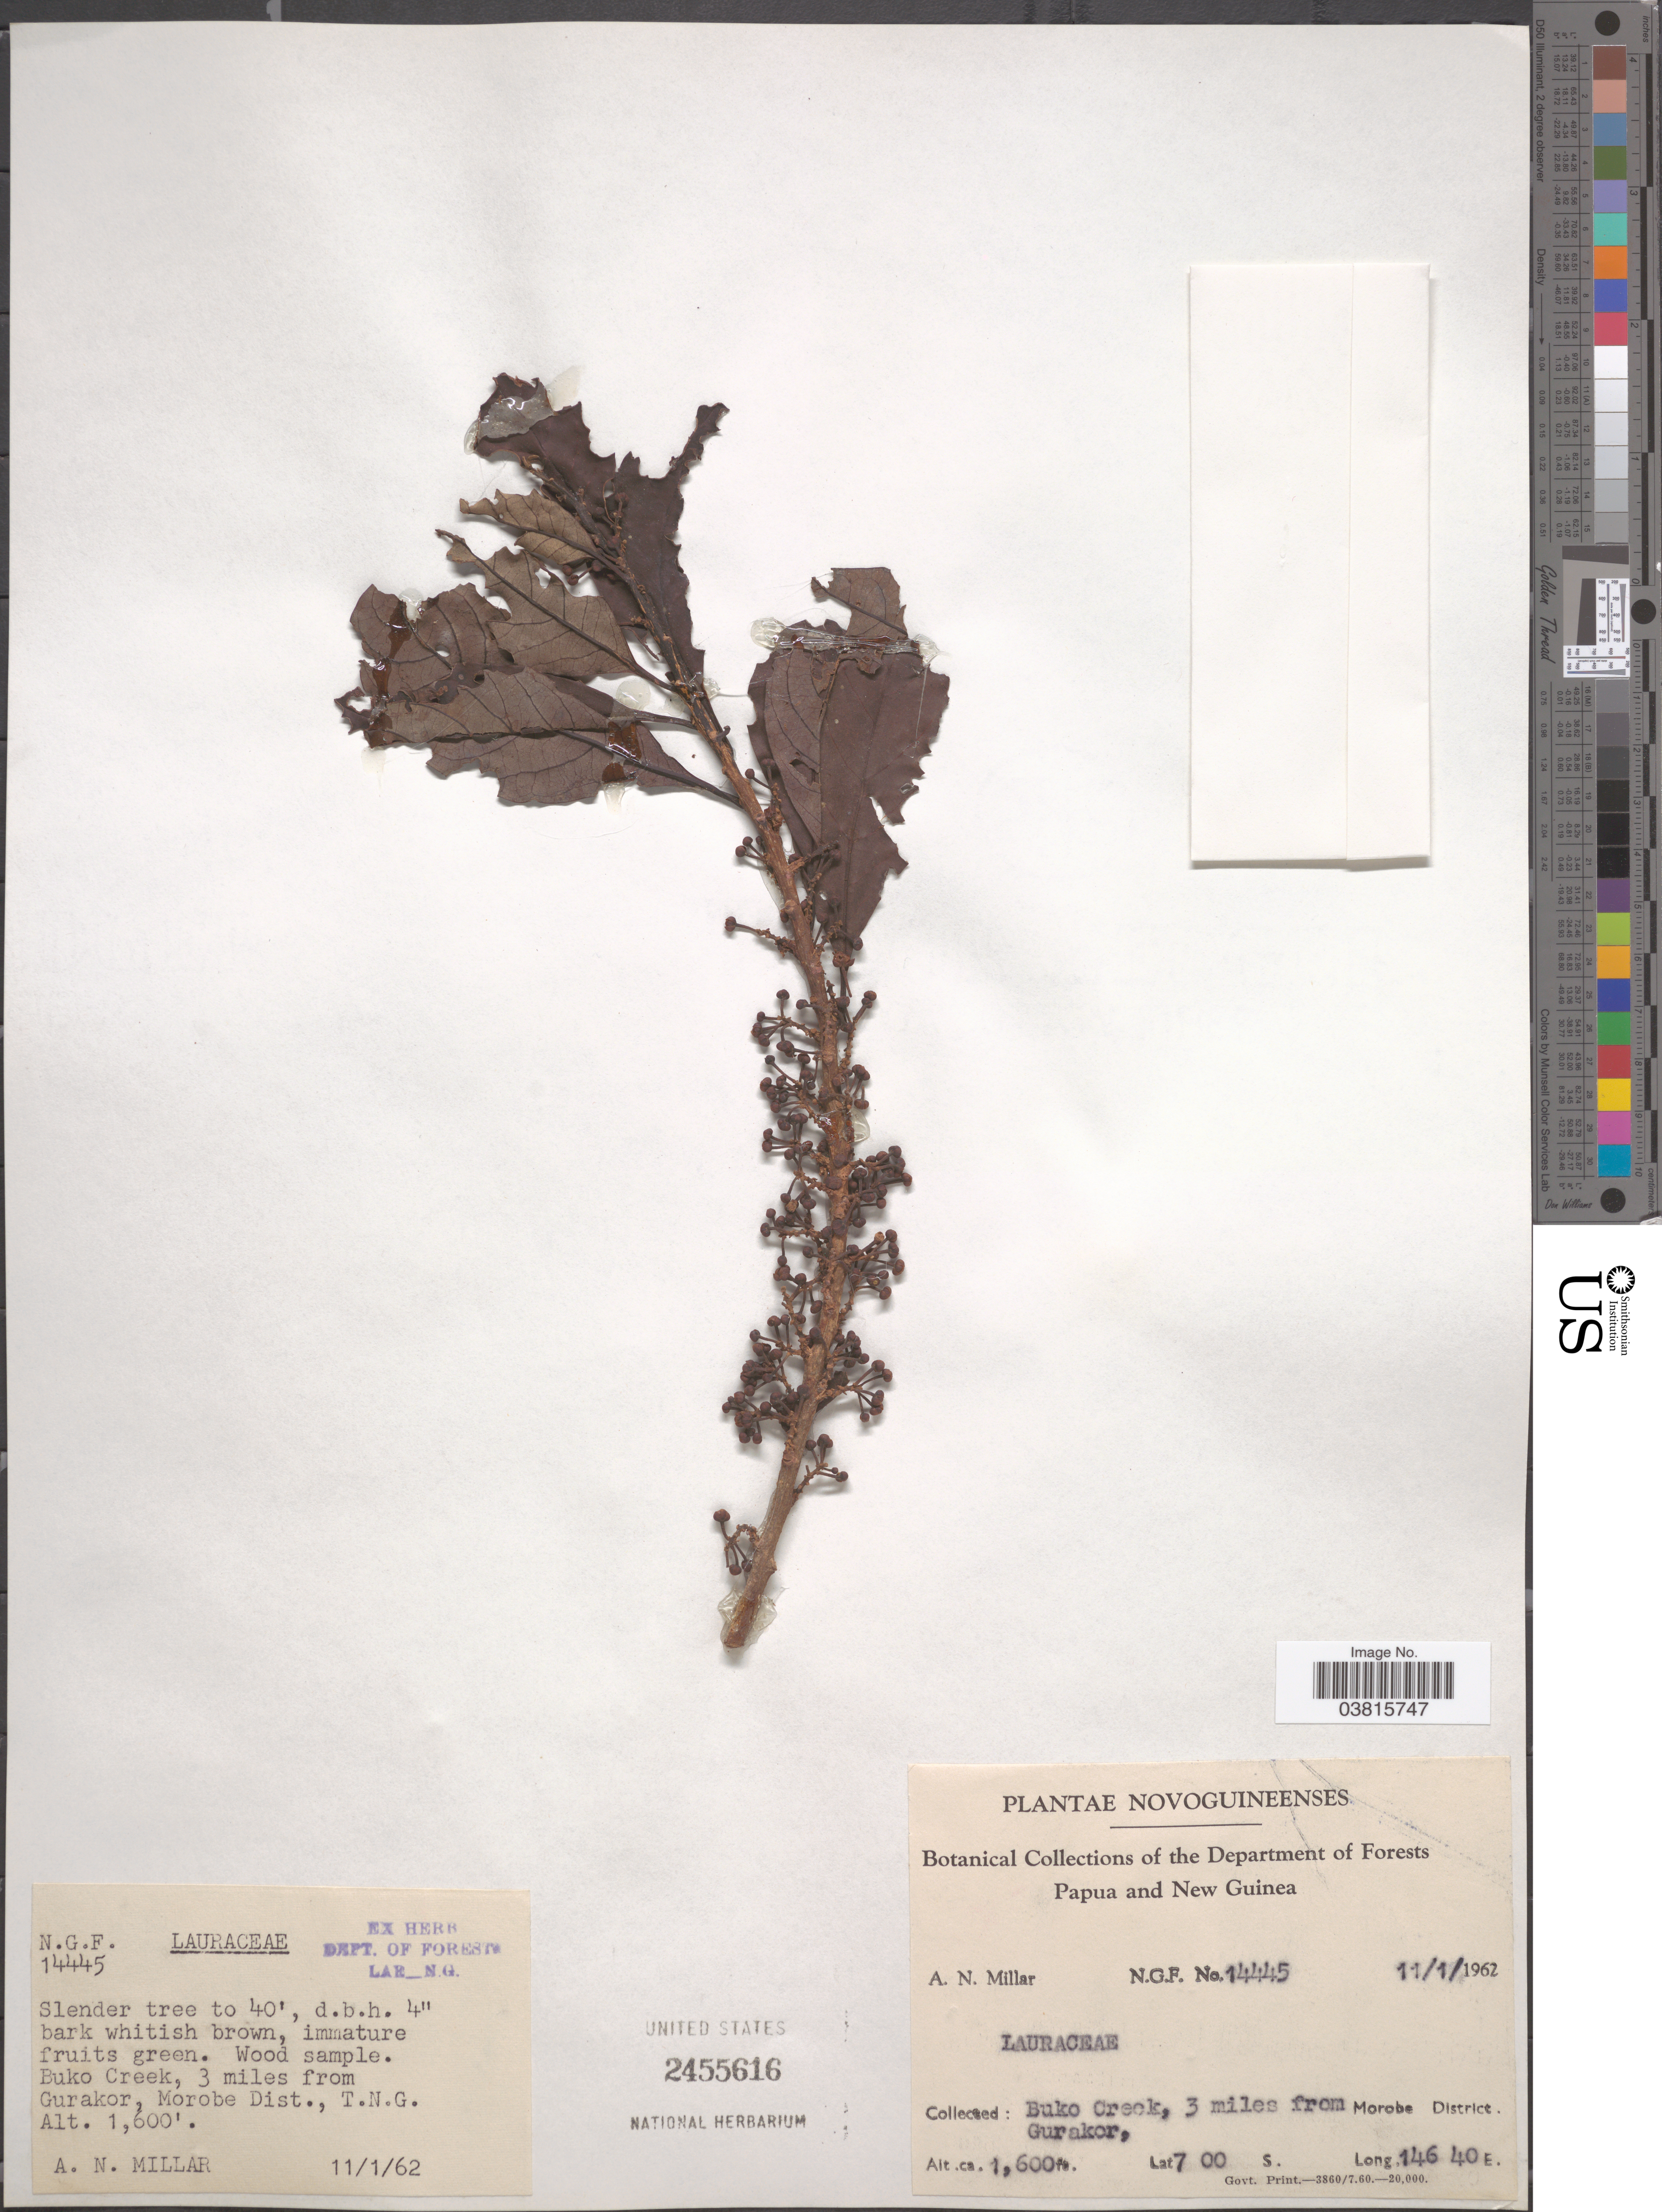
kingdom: Plantae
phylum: Tracheophyta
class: Magnoliopsida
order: Laurales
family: Lauraceae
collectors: A. Millar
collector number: NGF14445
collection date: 1962-01-11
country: Papua New Guinea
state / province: Morobe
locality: Buko Creek, 3 miles from Morobe District, Gurakor. Buko Creek, 3 miles from Gurakor, Morobe Dist., T.N.G.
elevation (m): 488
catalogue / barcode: US 2455616